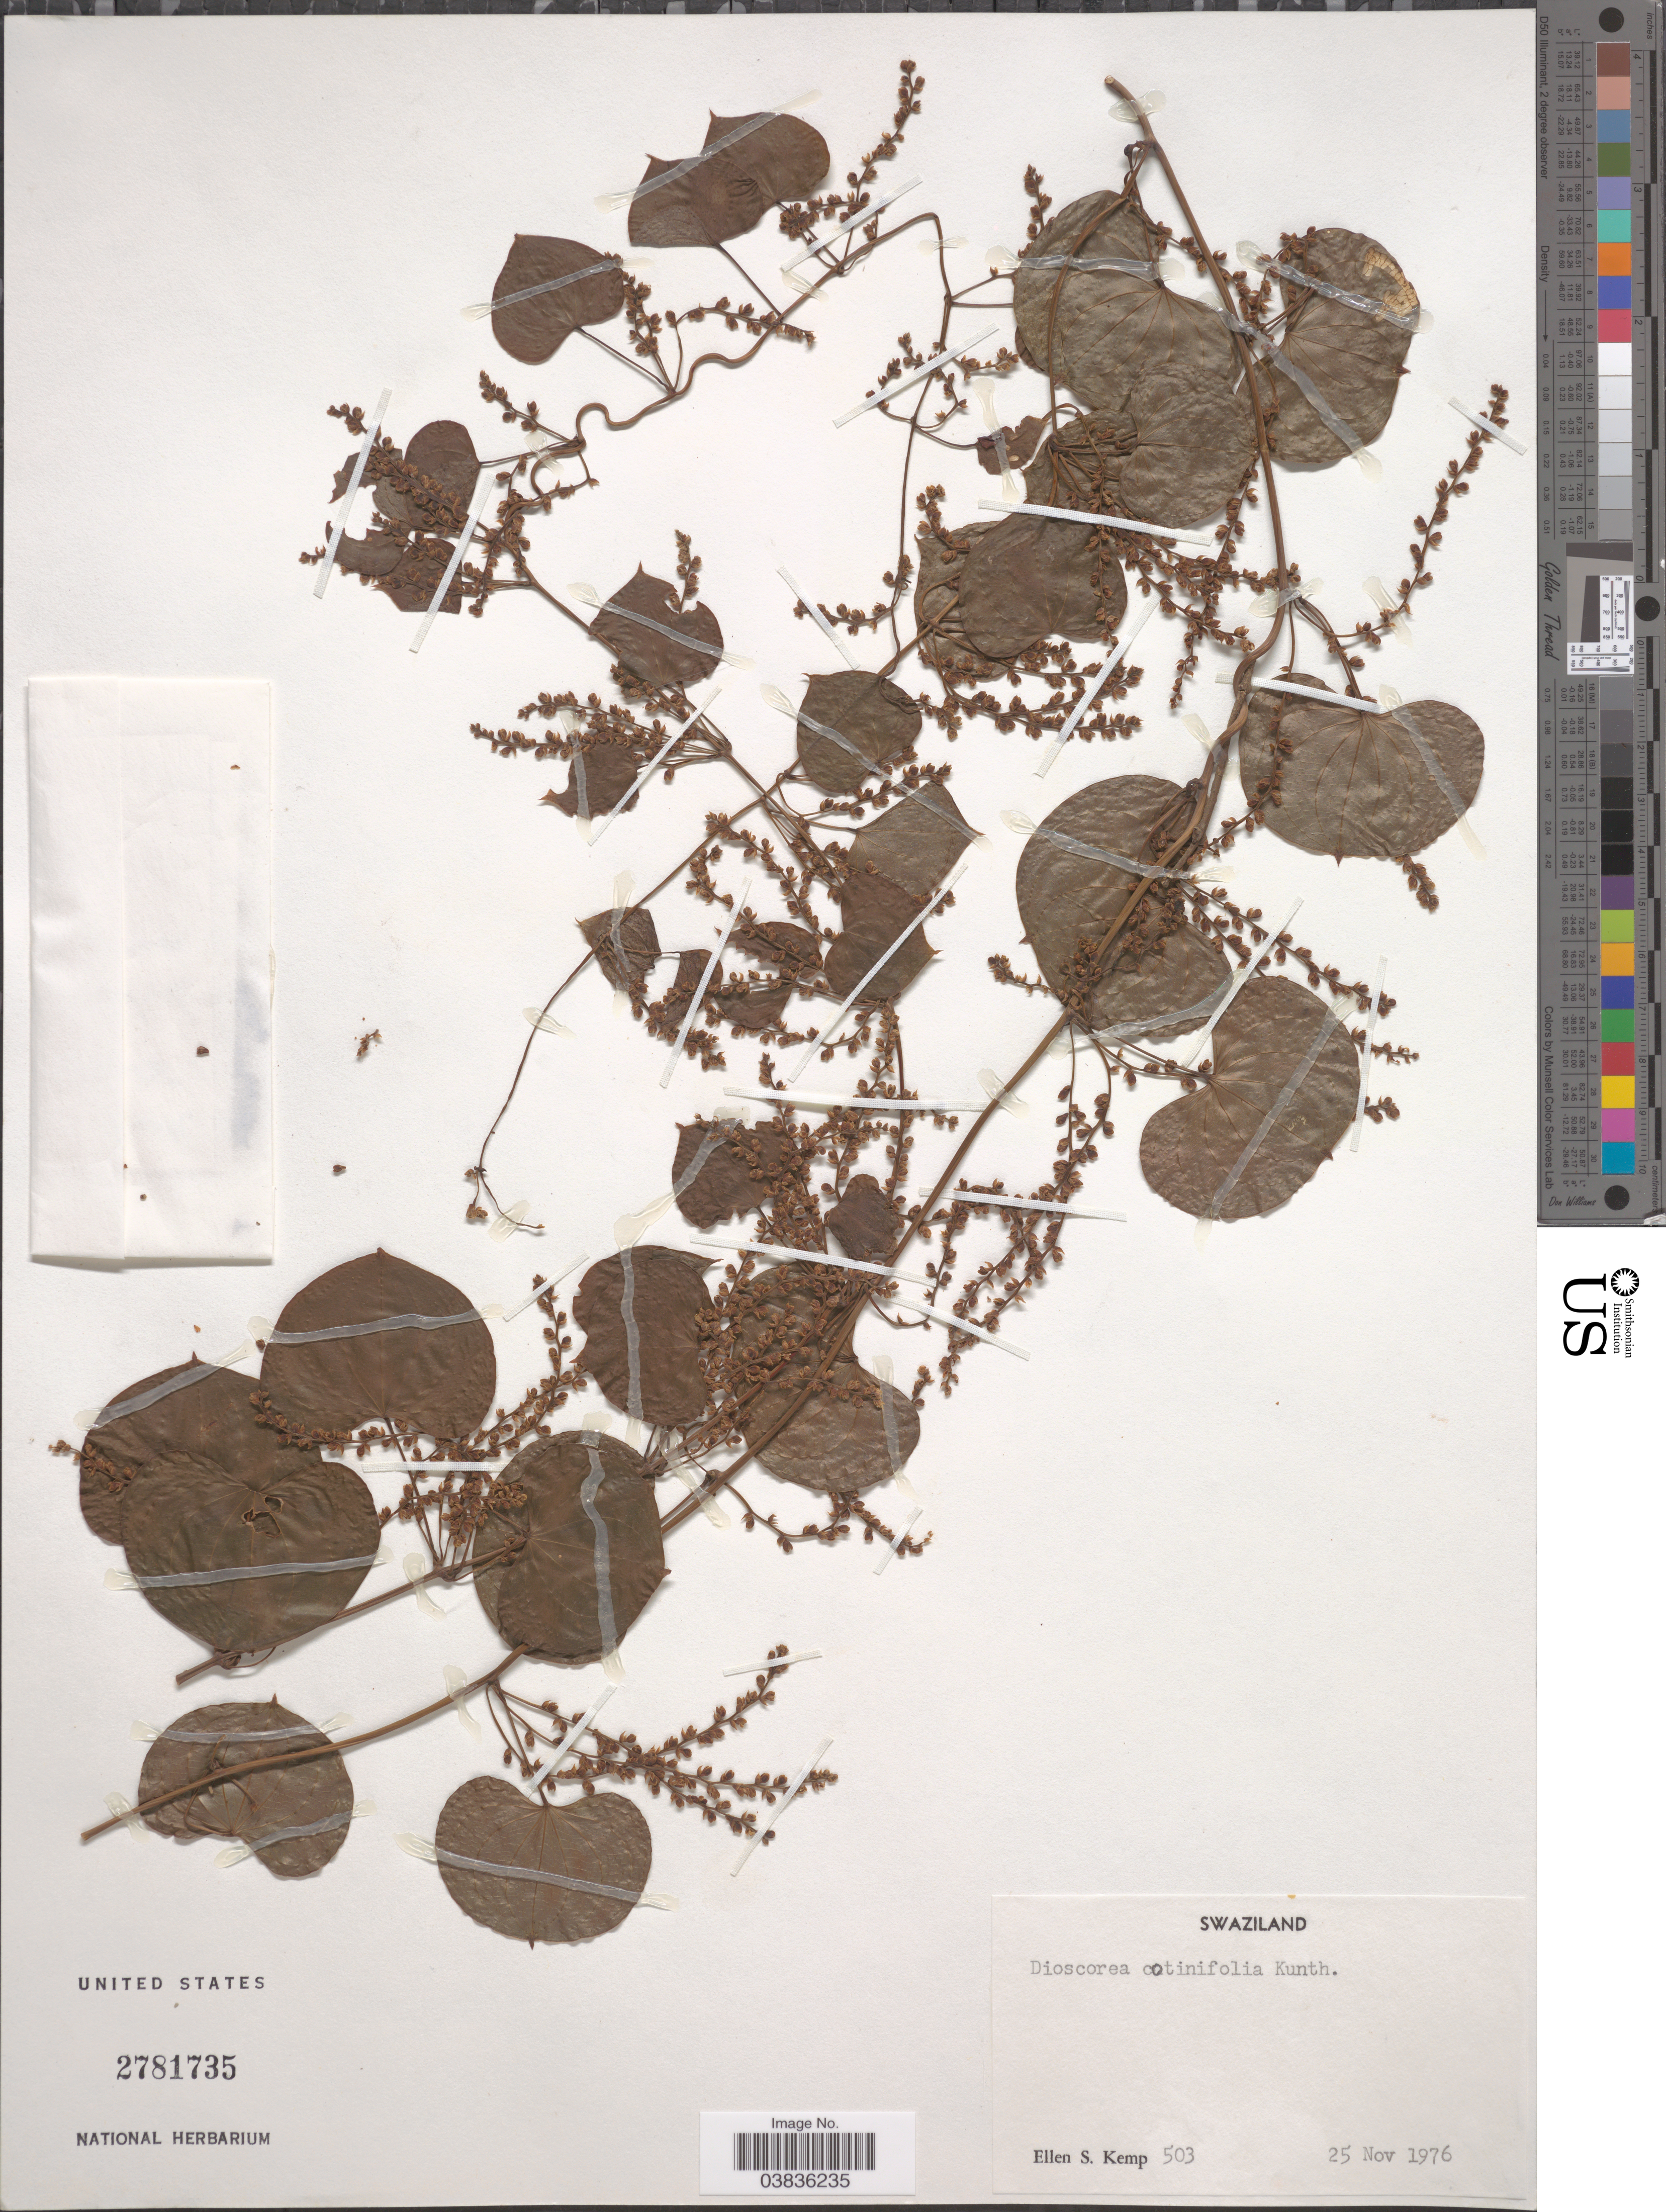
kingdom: Plantae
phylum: Tracheophyta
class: Liliopsida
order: Dioscoreales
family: Dioscoreaceae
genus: Dioscorea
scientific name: Dioscorea cotinifolia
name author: Kunth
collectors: E. S. Kemp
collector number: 503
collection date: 1976-11-25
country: Eswatini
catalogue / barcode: US 2781735